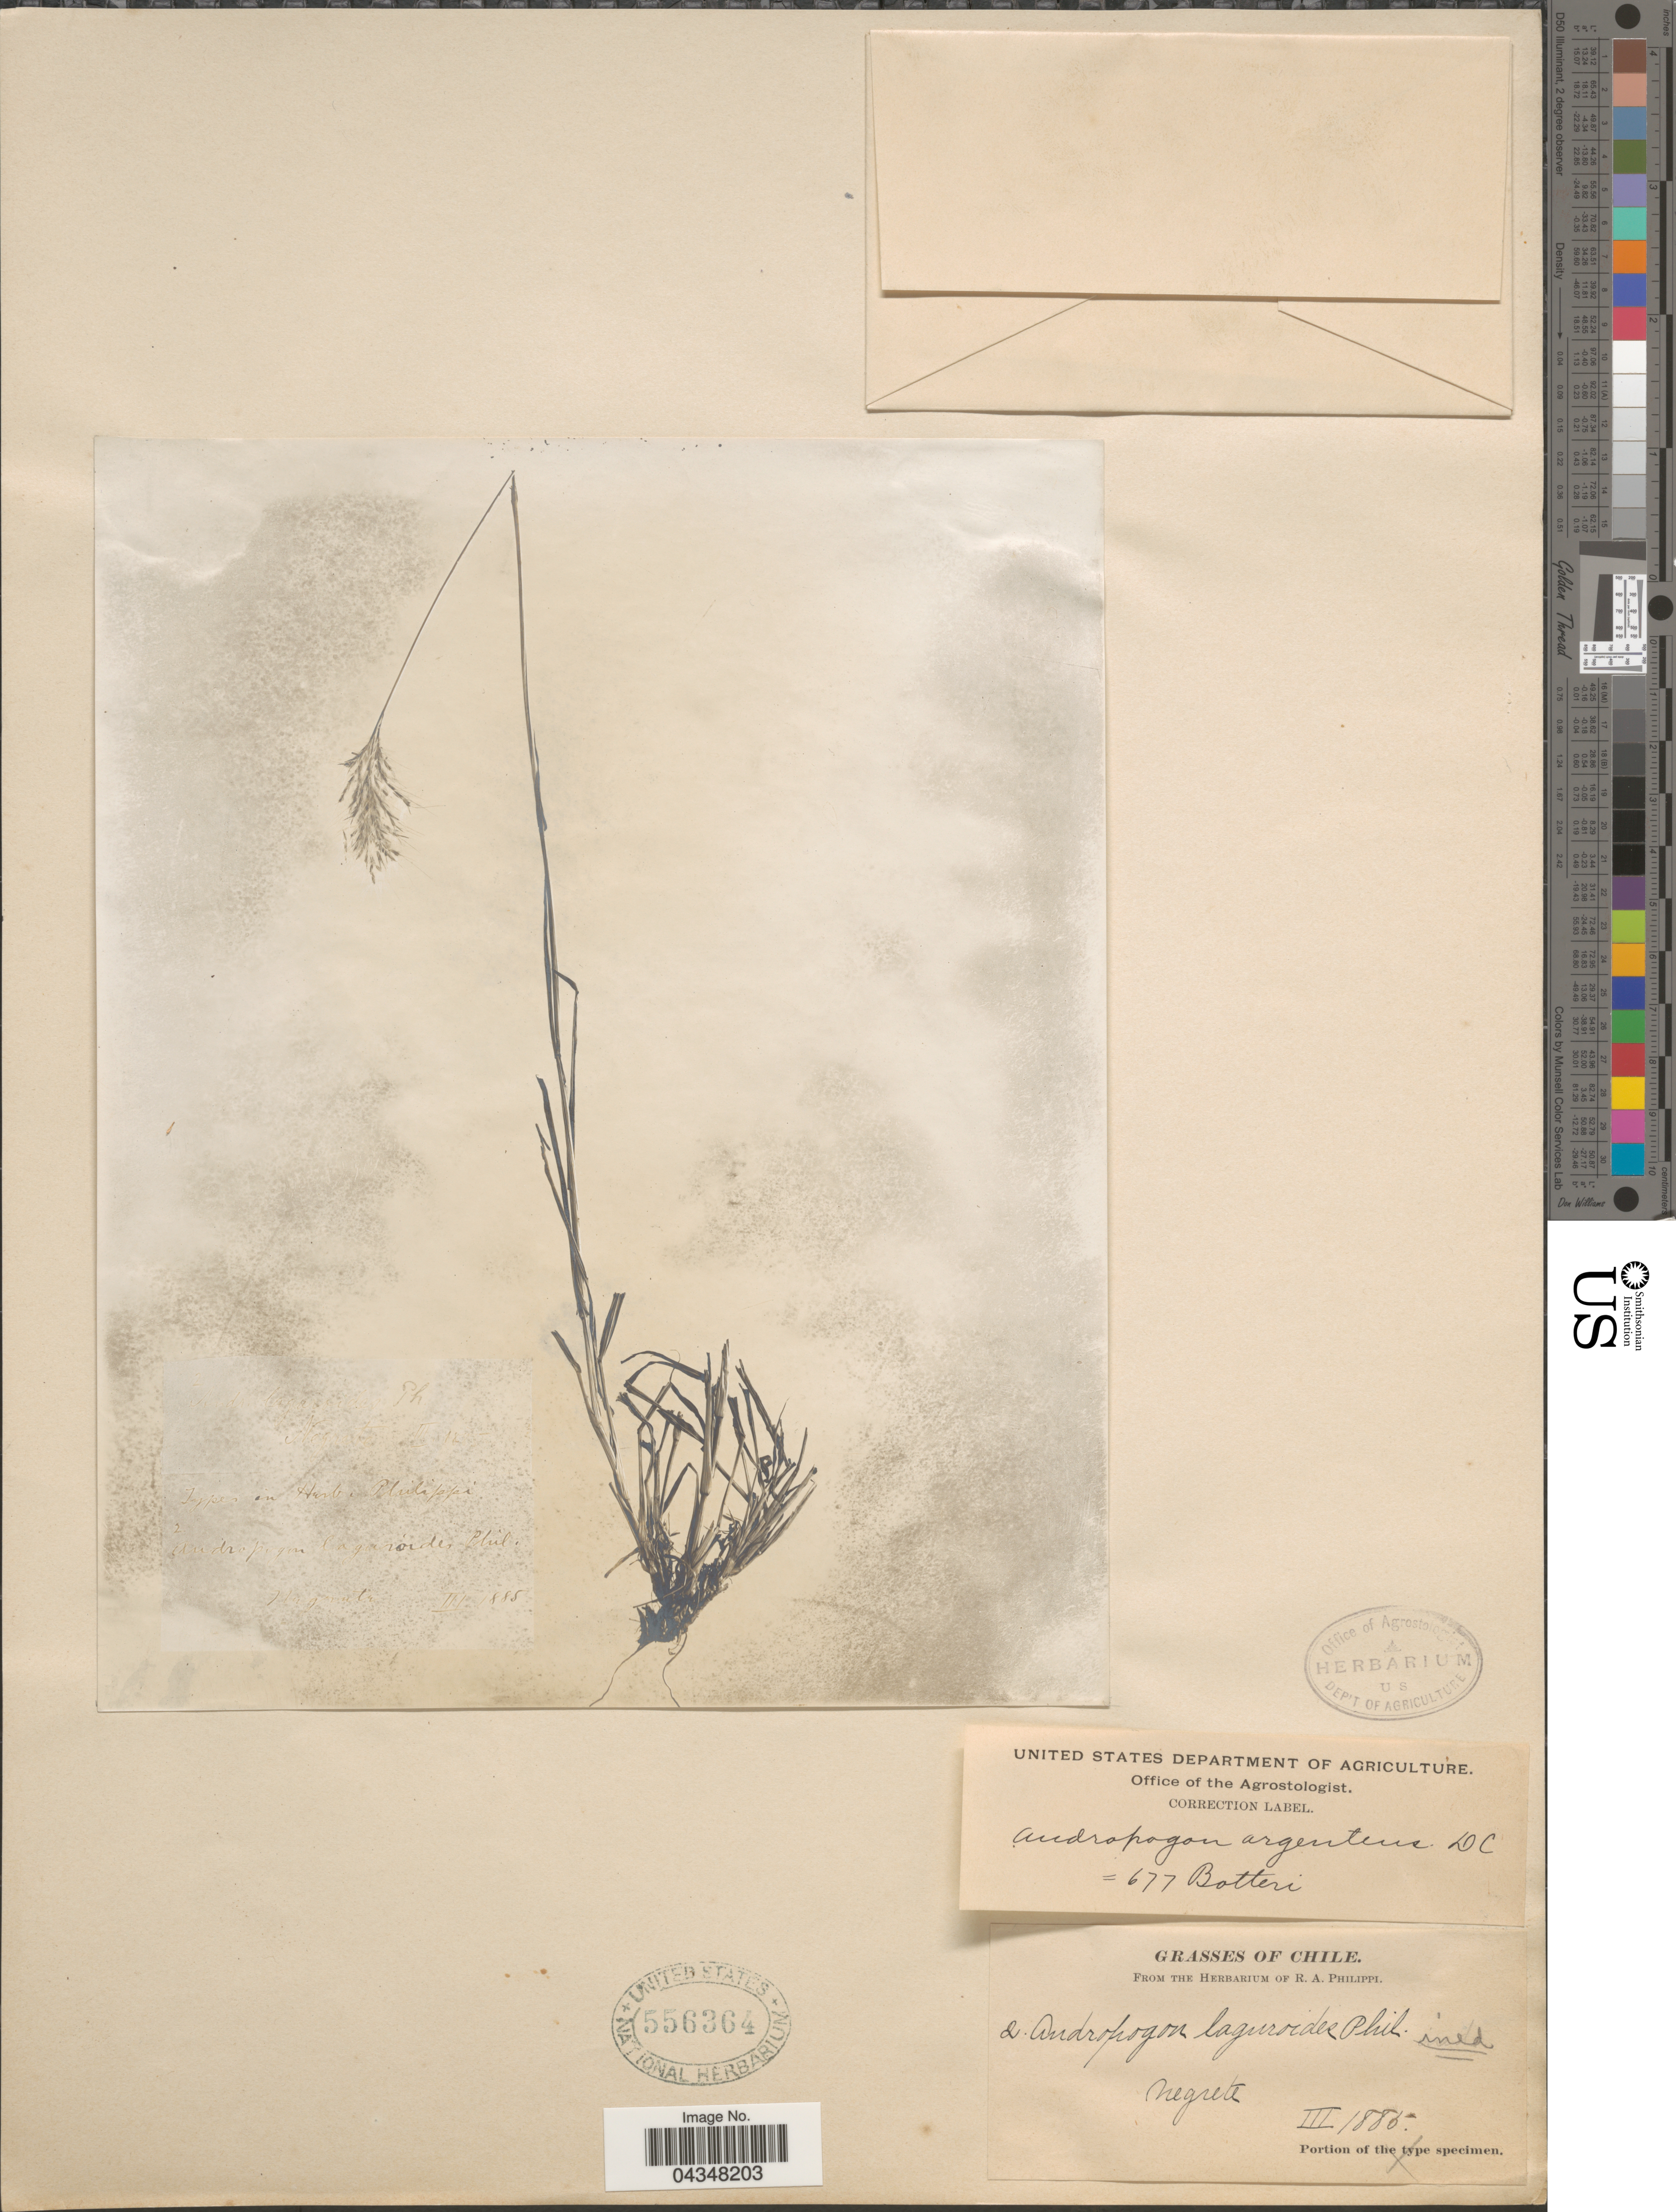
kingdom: Plantae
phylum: Tracheophyta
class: Liliopsida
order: Poales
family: Poaceae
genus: Bothriochloa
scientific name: Bothriochloa laguroides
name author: (DC.) Herter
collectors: ex. herb. R.A. Philippi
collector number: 2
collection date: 1885-03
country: Chile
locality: Negrete.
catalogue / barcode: US 556364